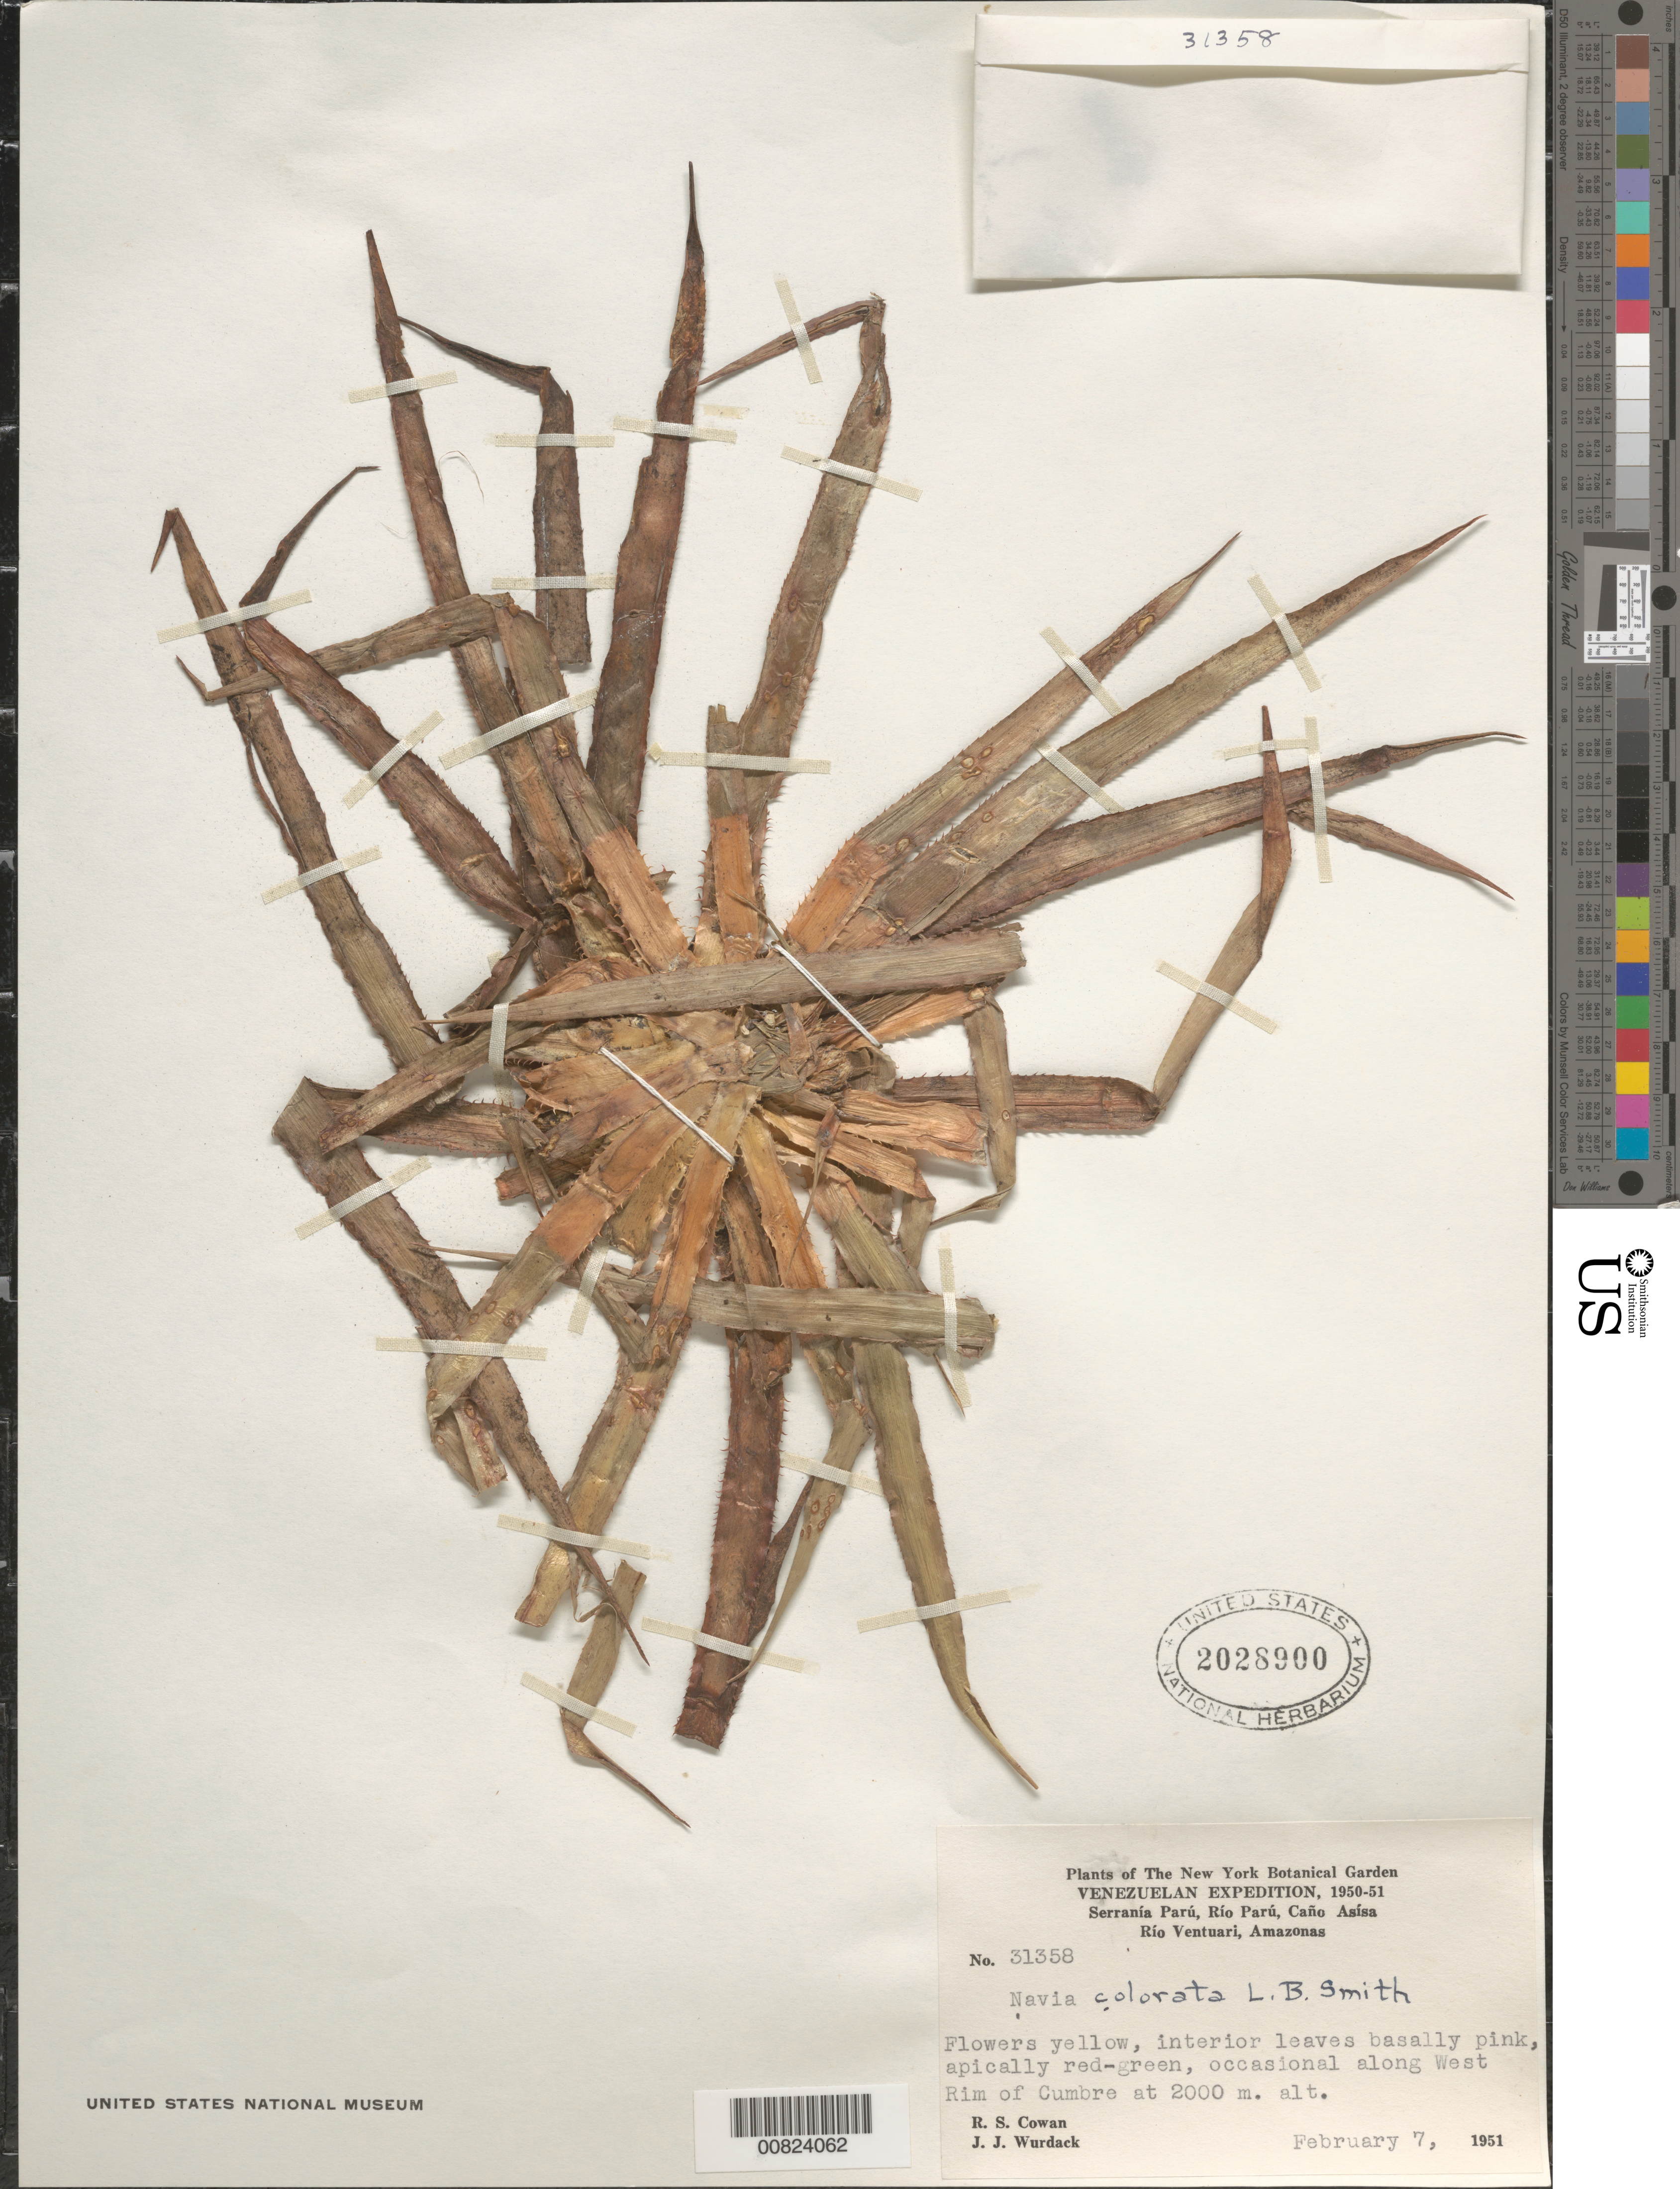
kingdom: Plantae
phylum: Tracheophyta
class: Liliopsida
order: Poales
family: Bromeliaceae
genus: Navia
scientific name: Navia colorata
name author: L.B. Sm.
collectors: R. S. Cowan & J. J. Wurdack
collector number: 31358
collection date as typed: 7-Feb-51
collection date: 1951-02-07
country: Venezuela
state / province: Amazonas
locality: Serranía Parú, Río Parú, Caño Asísa, Río Ventuari, West Rim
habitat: Along rim of cumbre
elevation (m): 2000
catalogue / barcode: US 2028900